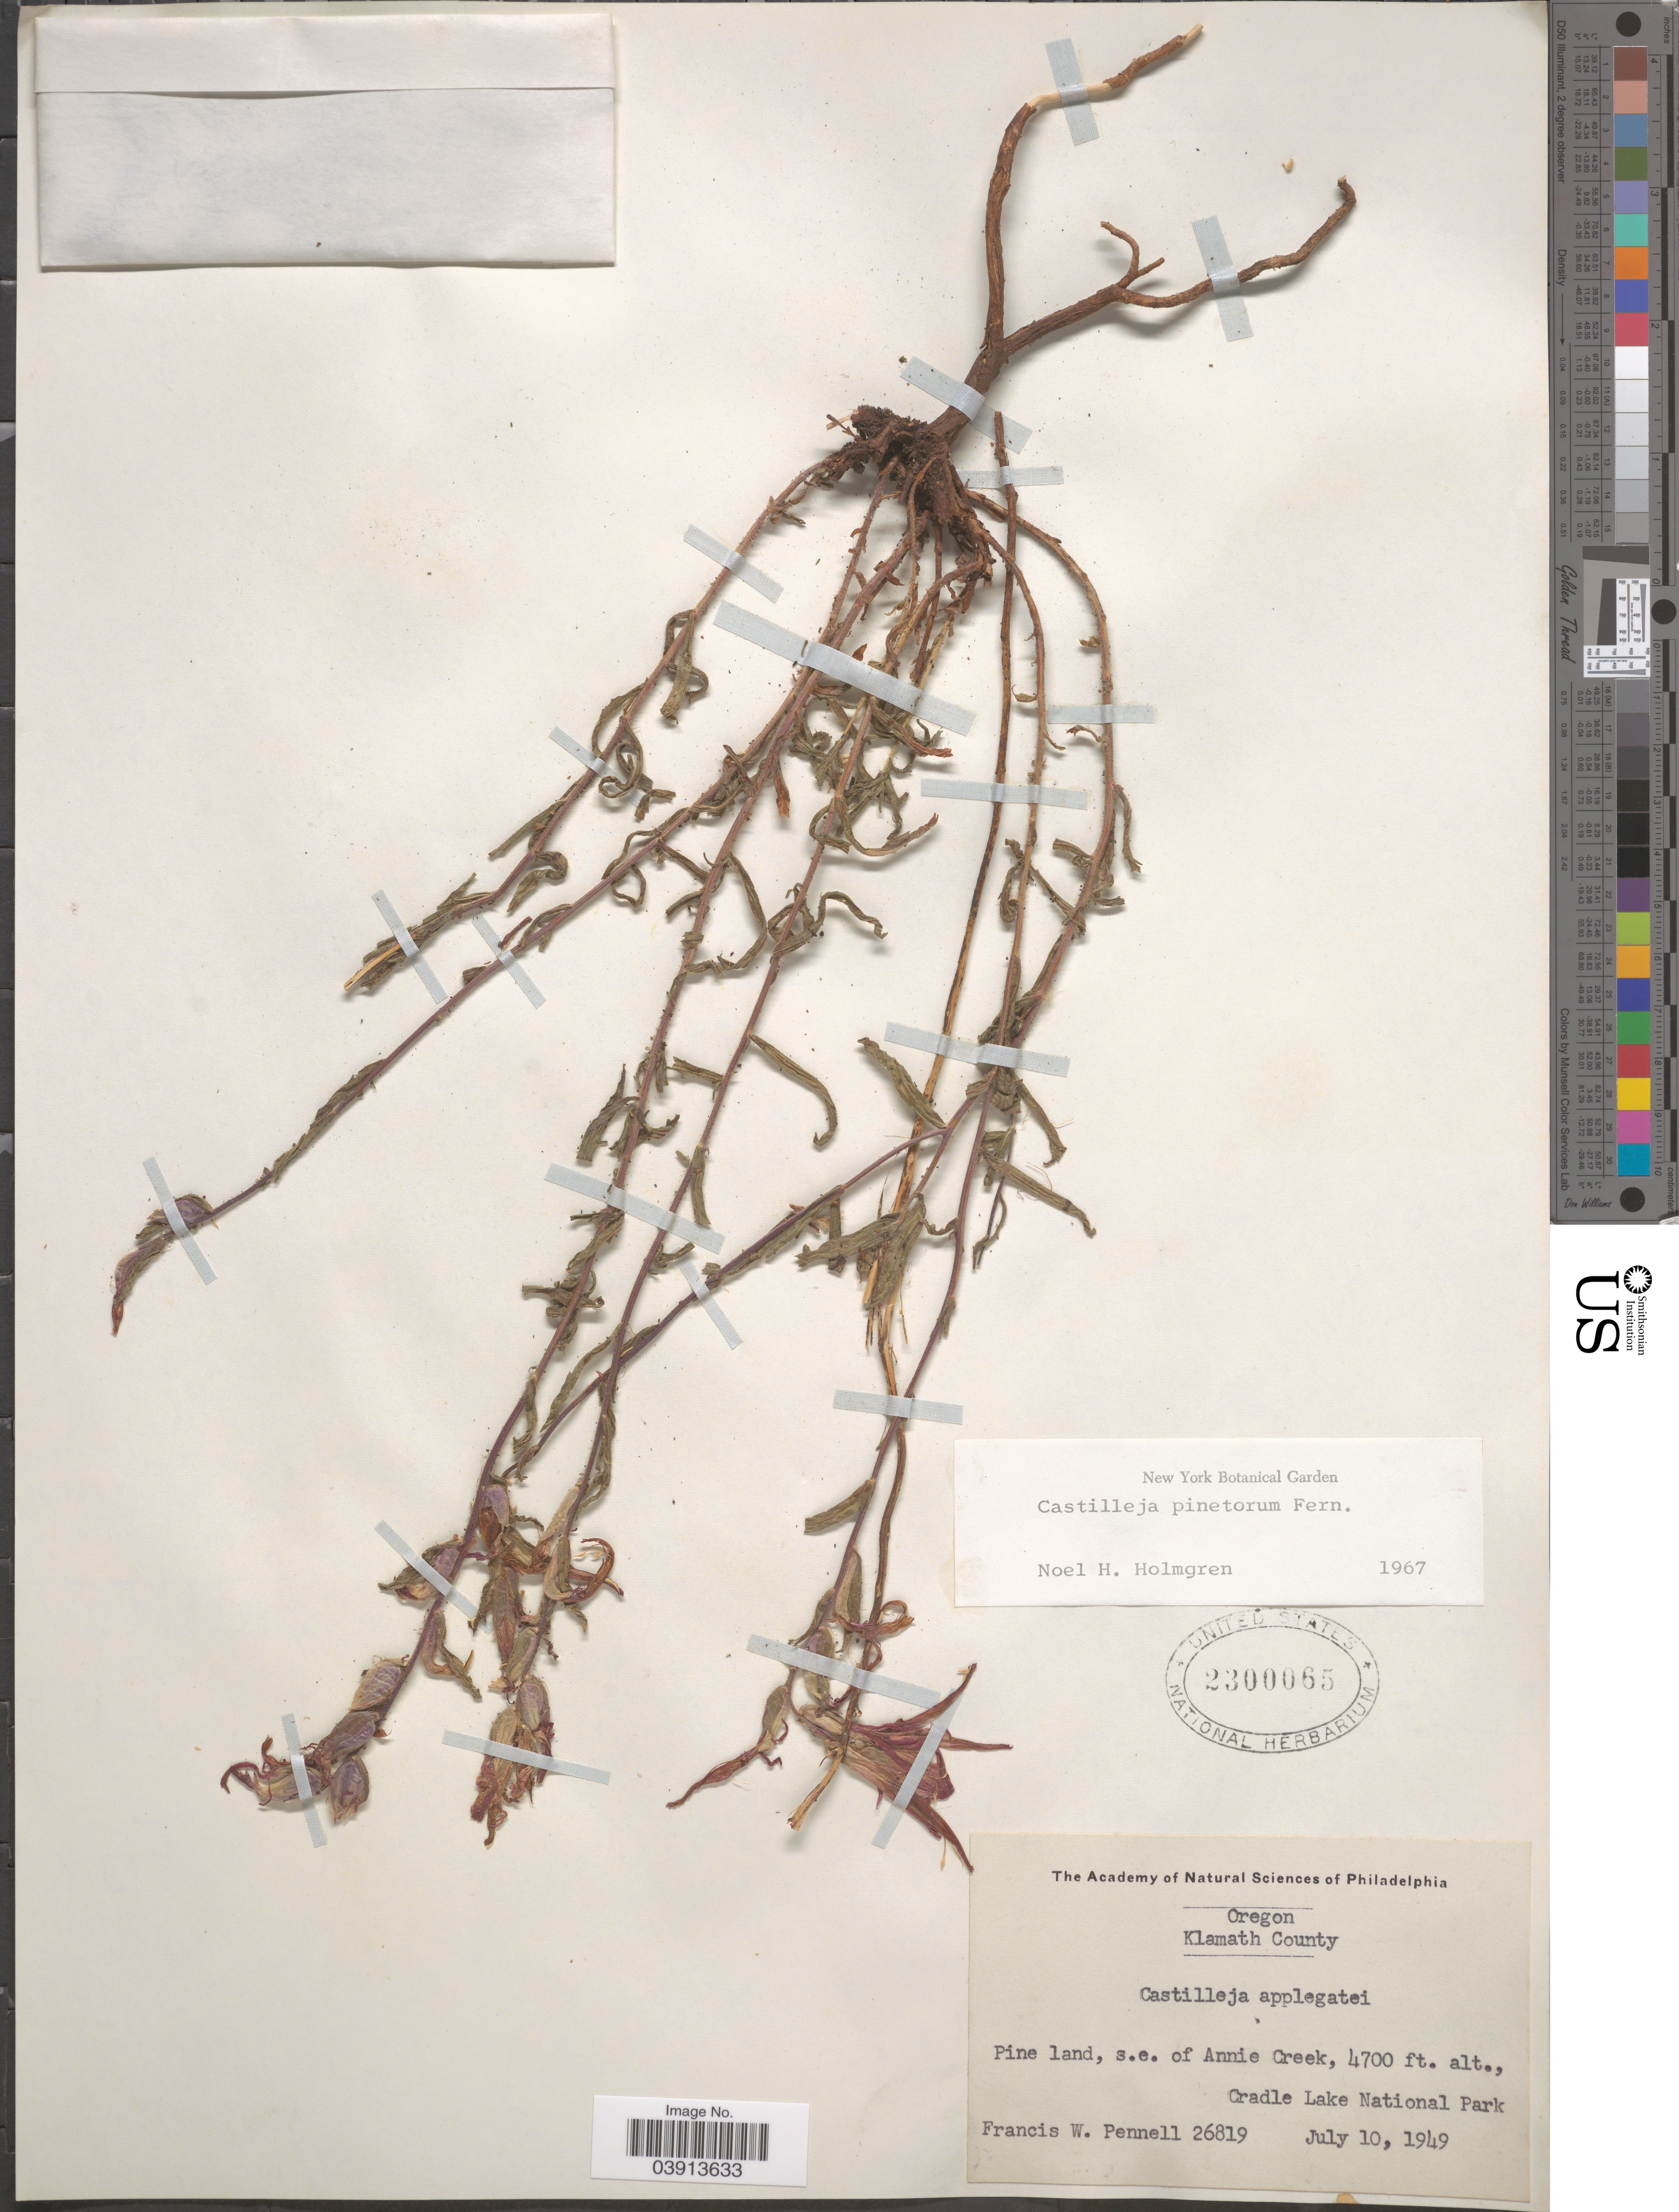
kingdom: Plantae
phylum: Tracheophyta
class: Magnoliopsida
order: Lamiales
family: Orobanchaceae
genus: Castilleja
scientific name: Castilleja pinetorum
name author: Fernald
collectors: F. W. Pennell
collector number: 26819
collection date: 1949-07-10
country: United States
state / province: Oregon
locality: Klamath County. Pine land, s. e. of Annie Creek, Cradle Lake National Park.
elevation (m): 1433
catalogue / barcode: US 2300065